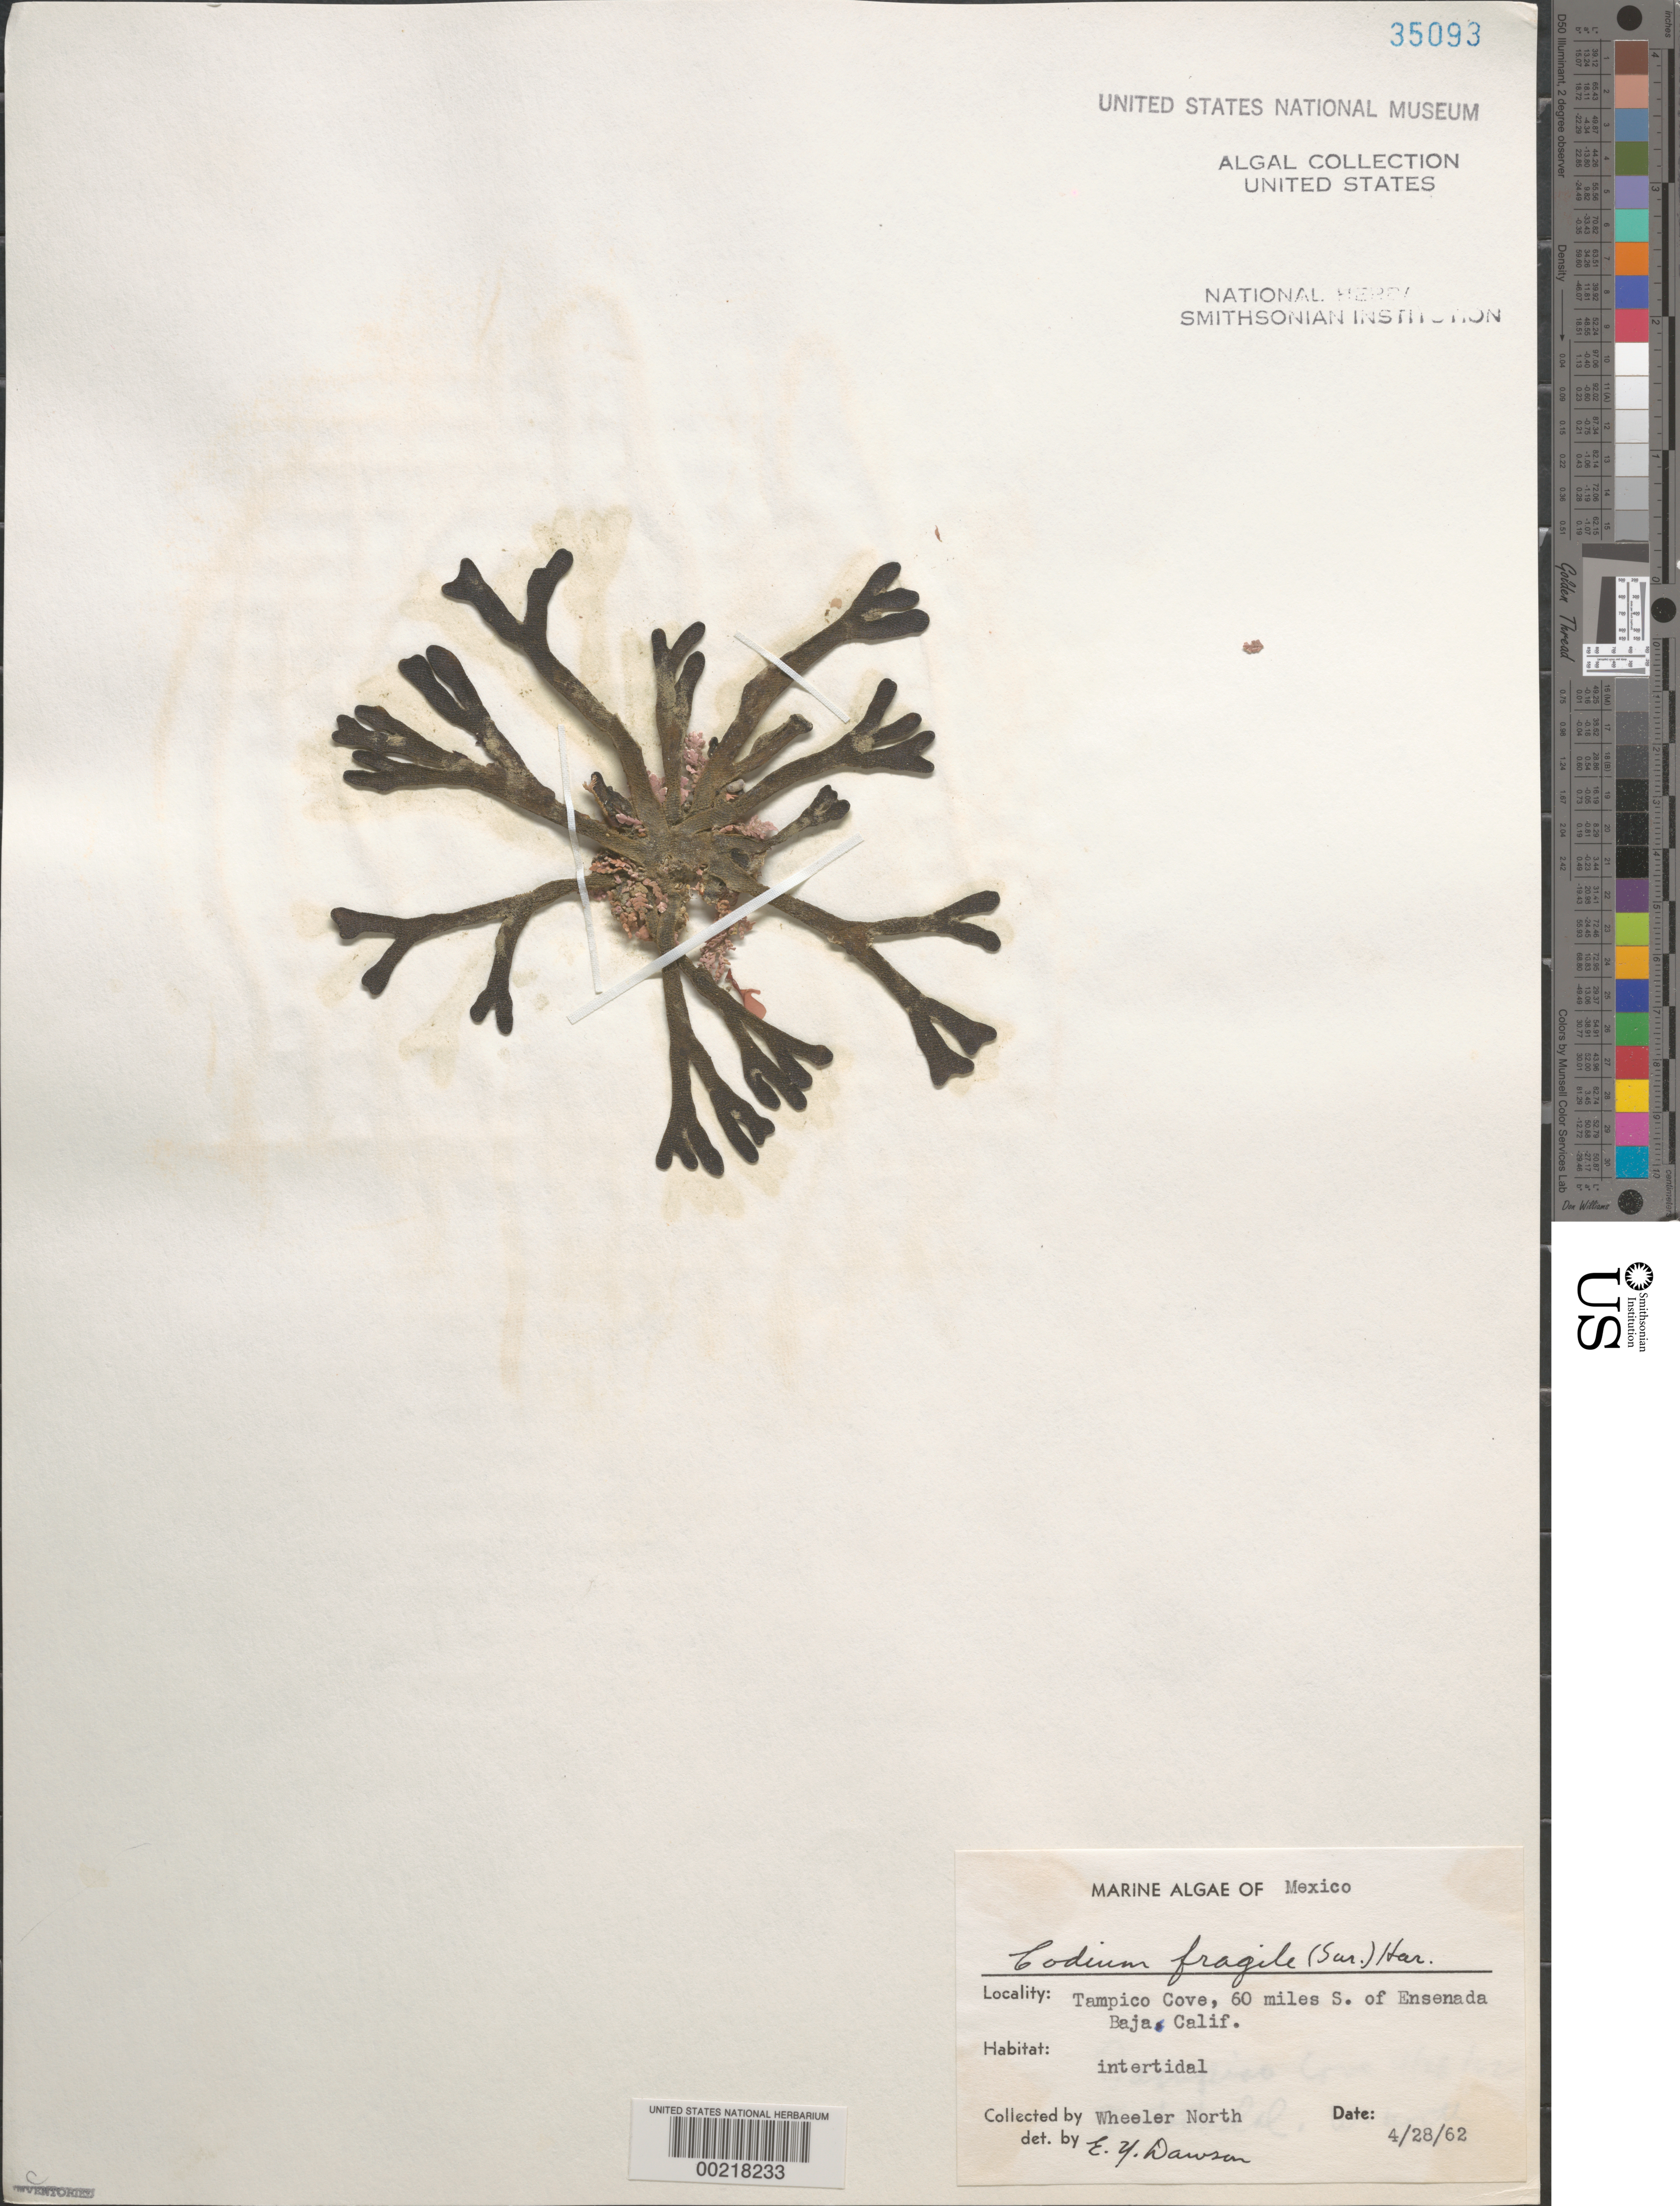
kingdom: Plantae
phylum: Chlorophyta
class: Ulvophyceae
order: Bryopsidales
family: Codiaceae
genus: Codium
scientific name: Codium fragile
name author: (Suringar) P. Hariot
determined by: Dawson, E. Y.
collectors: W. North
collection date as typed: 28 Apr 1962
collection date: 1962-04-28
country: Mexico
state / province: Baja California Norte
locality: Tampico Cove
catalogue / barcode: US 35093